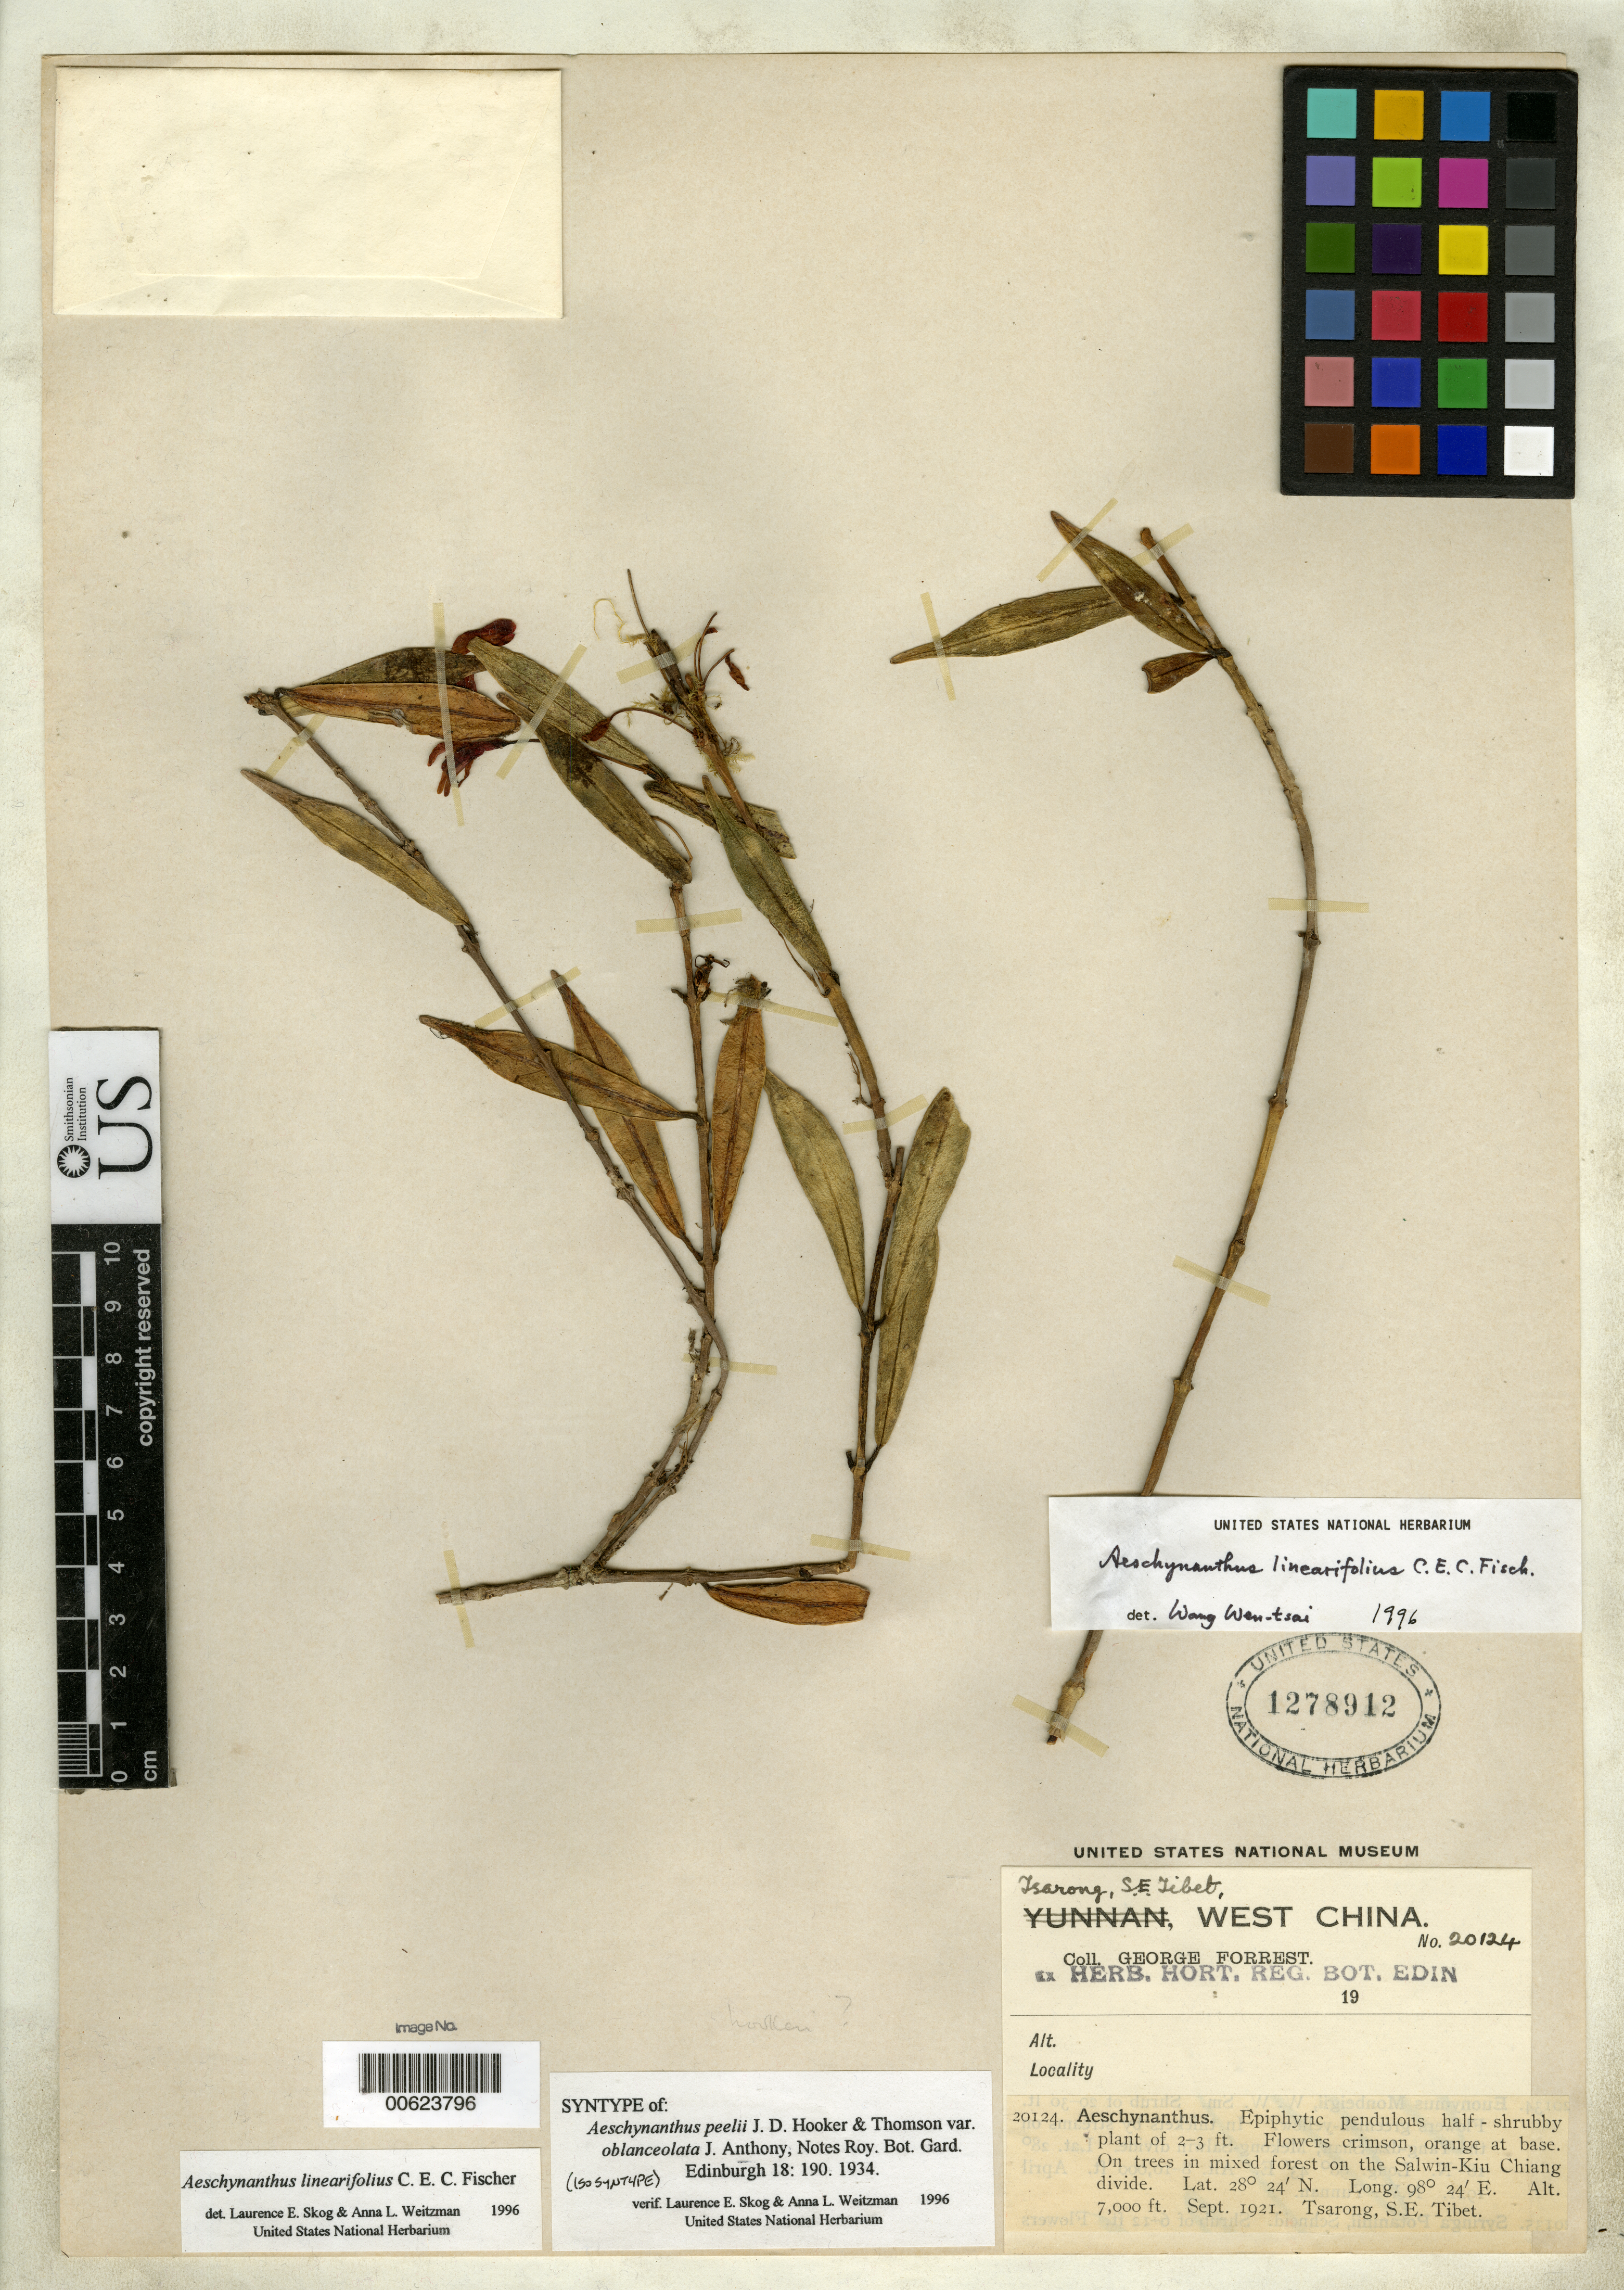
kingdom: Plantae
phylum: Tracheophyta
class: Magnoliopsida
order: Lamiales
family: Gesneriaceae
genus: Aeschynanthus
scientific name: Aeschynanthus peelii var. oblanceolatus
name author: J. Anthony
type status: Isosyntype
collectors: G. Forrest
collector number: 20124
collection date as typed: Sep 1921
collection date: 1921-09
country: China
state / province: Xizang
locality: Tsarong, SE Tibet.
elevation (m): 2134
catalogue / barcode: US 1278912